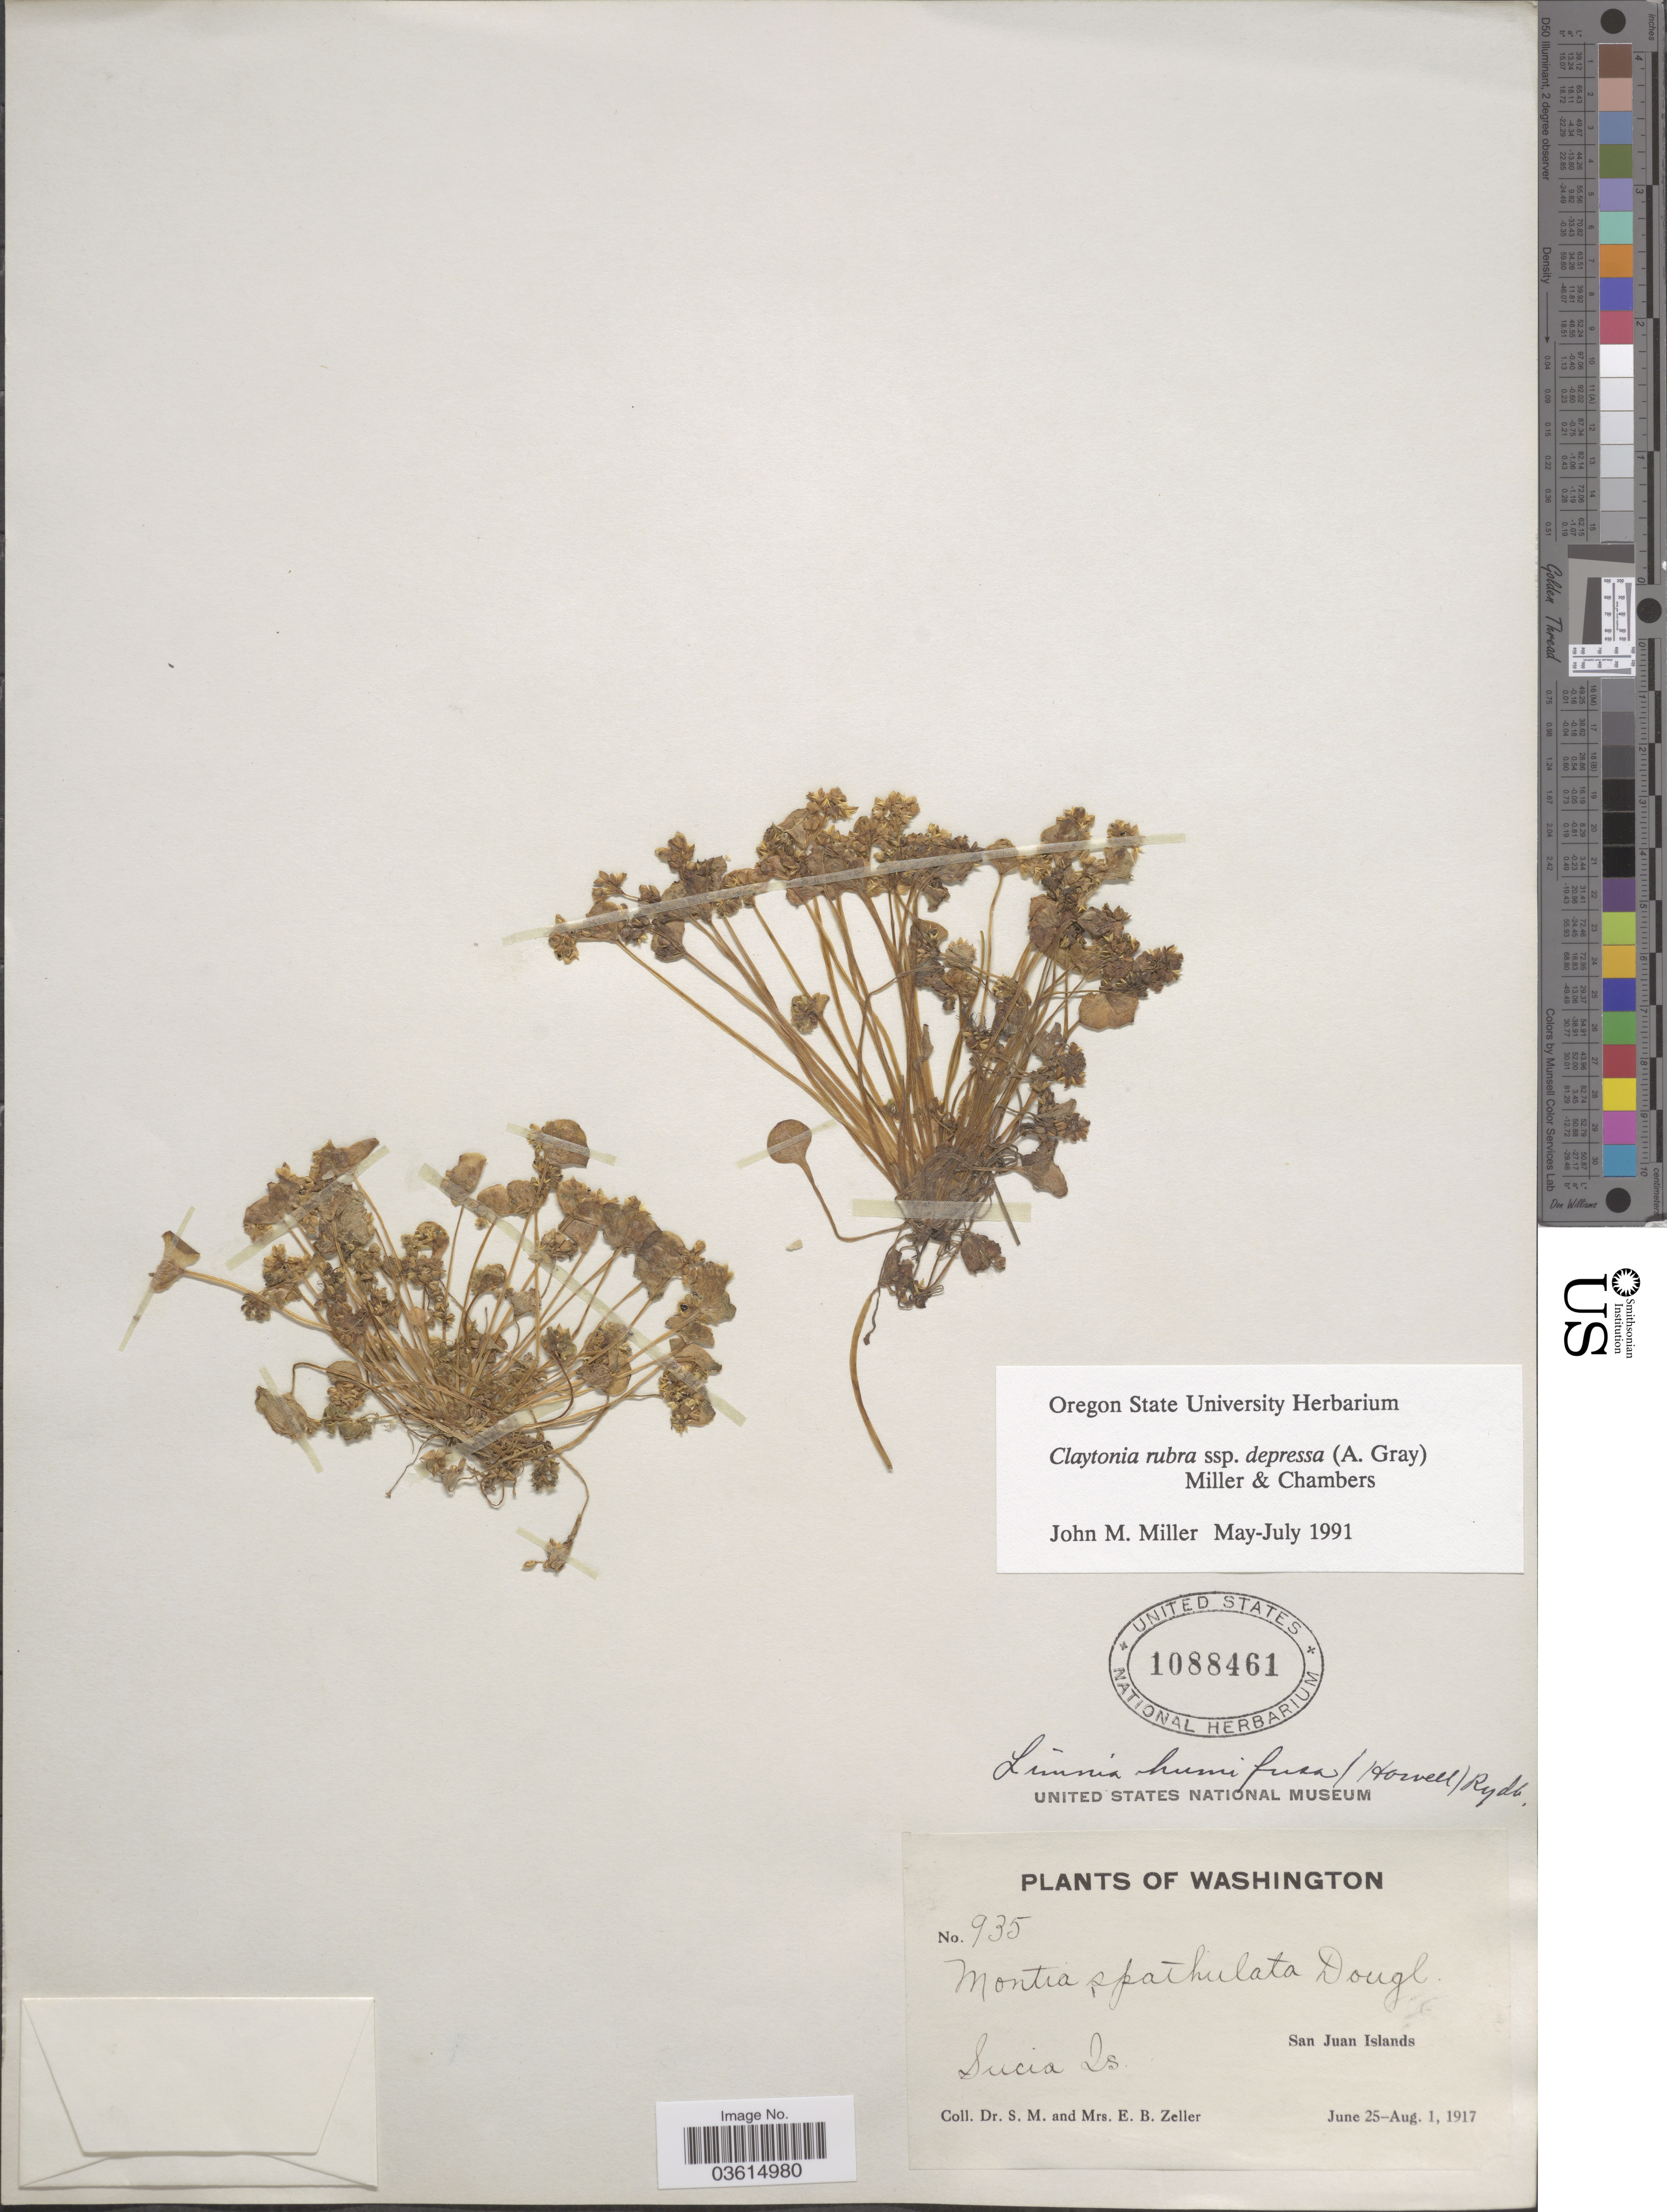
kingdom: Plantae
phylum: Tracheophyta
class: Magnoliopsida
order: Caryophyllales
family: Montiaceae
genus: Claytonia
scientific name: Claytonia rubra subsp. depressa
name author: (A. Gray) Mill. & Chambers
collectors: S. Zeller & E. Zeller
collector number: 935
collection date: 1917-06-25/1917-08-01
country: United States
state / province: Washington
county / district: San Juan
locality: Sucia Is. San Juan Islands.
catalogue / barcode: US 1088461